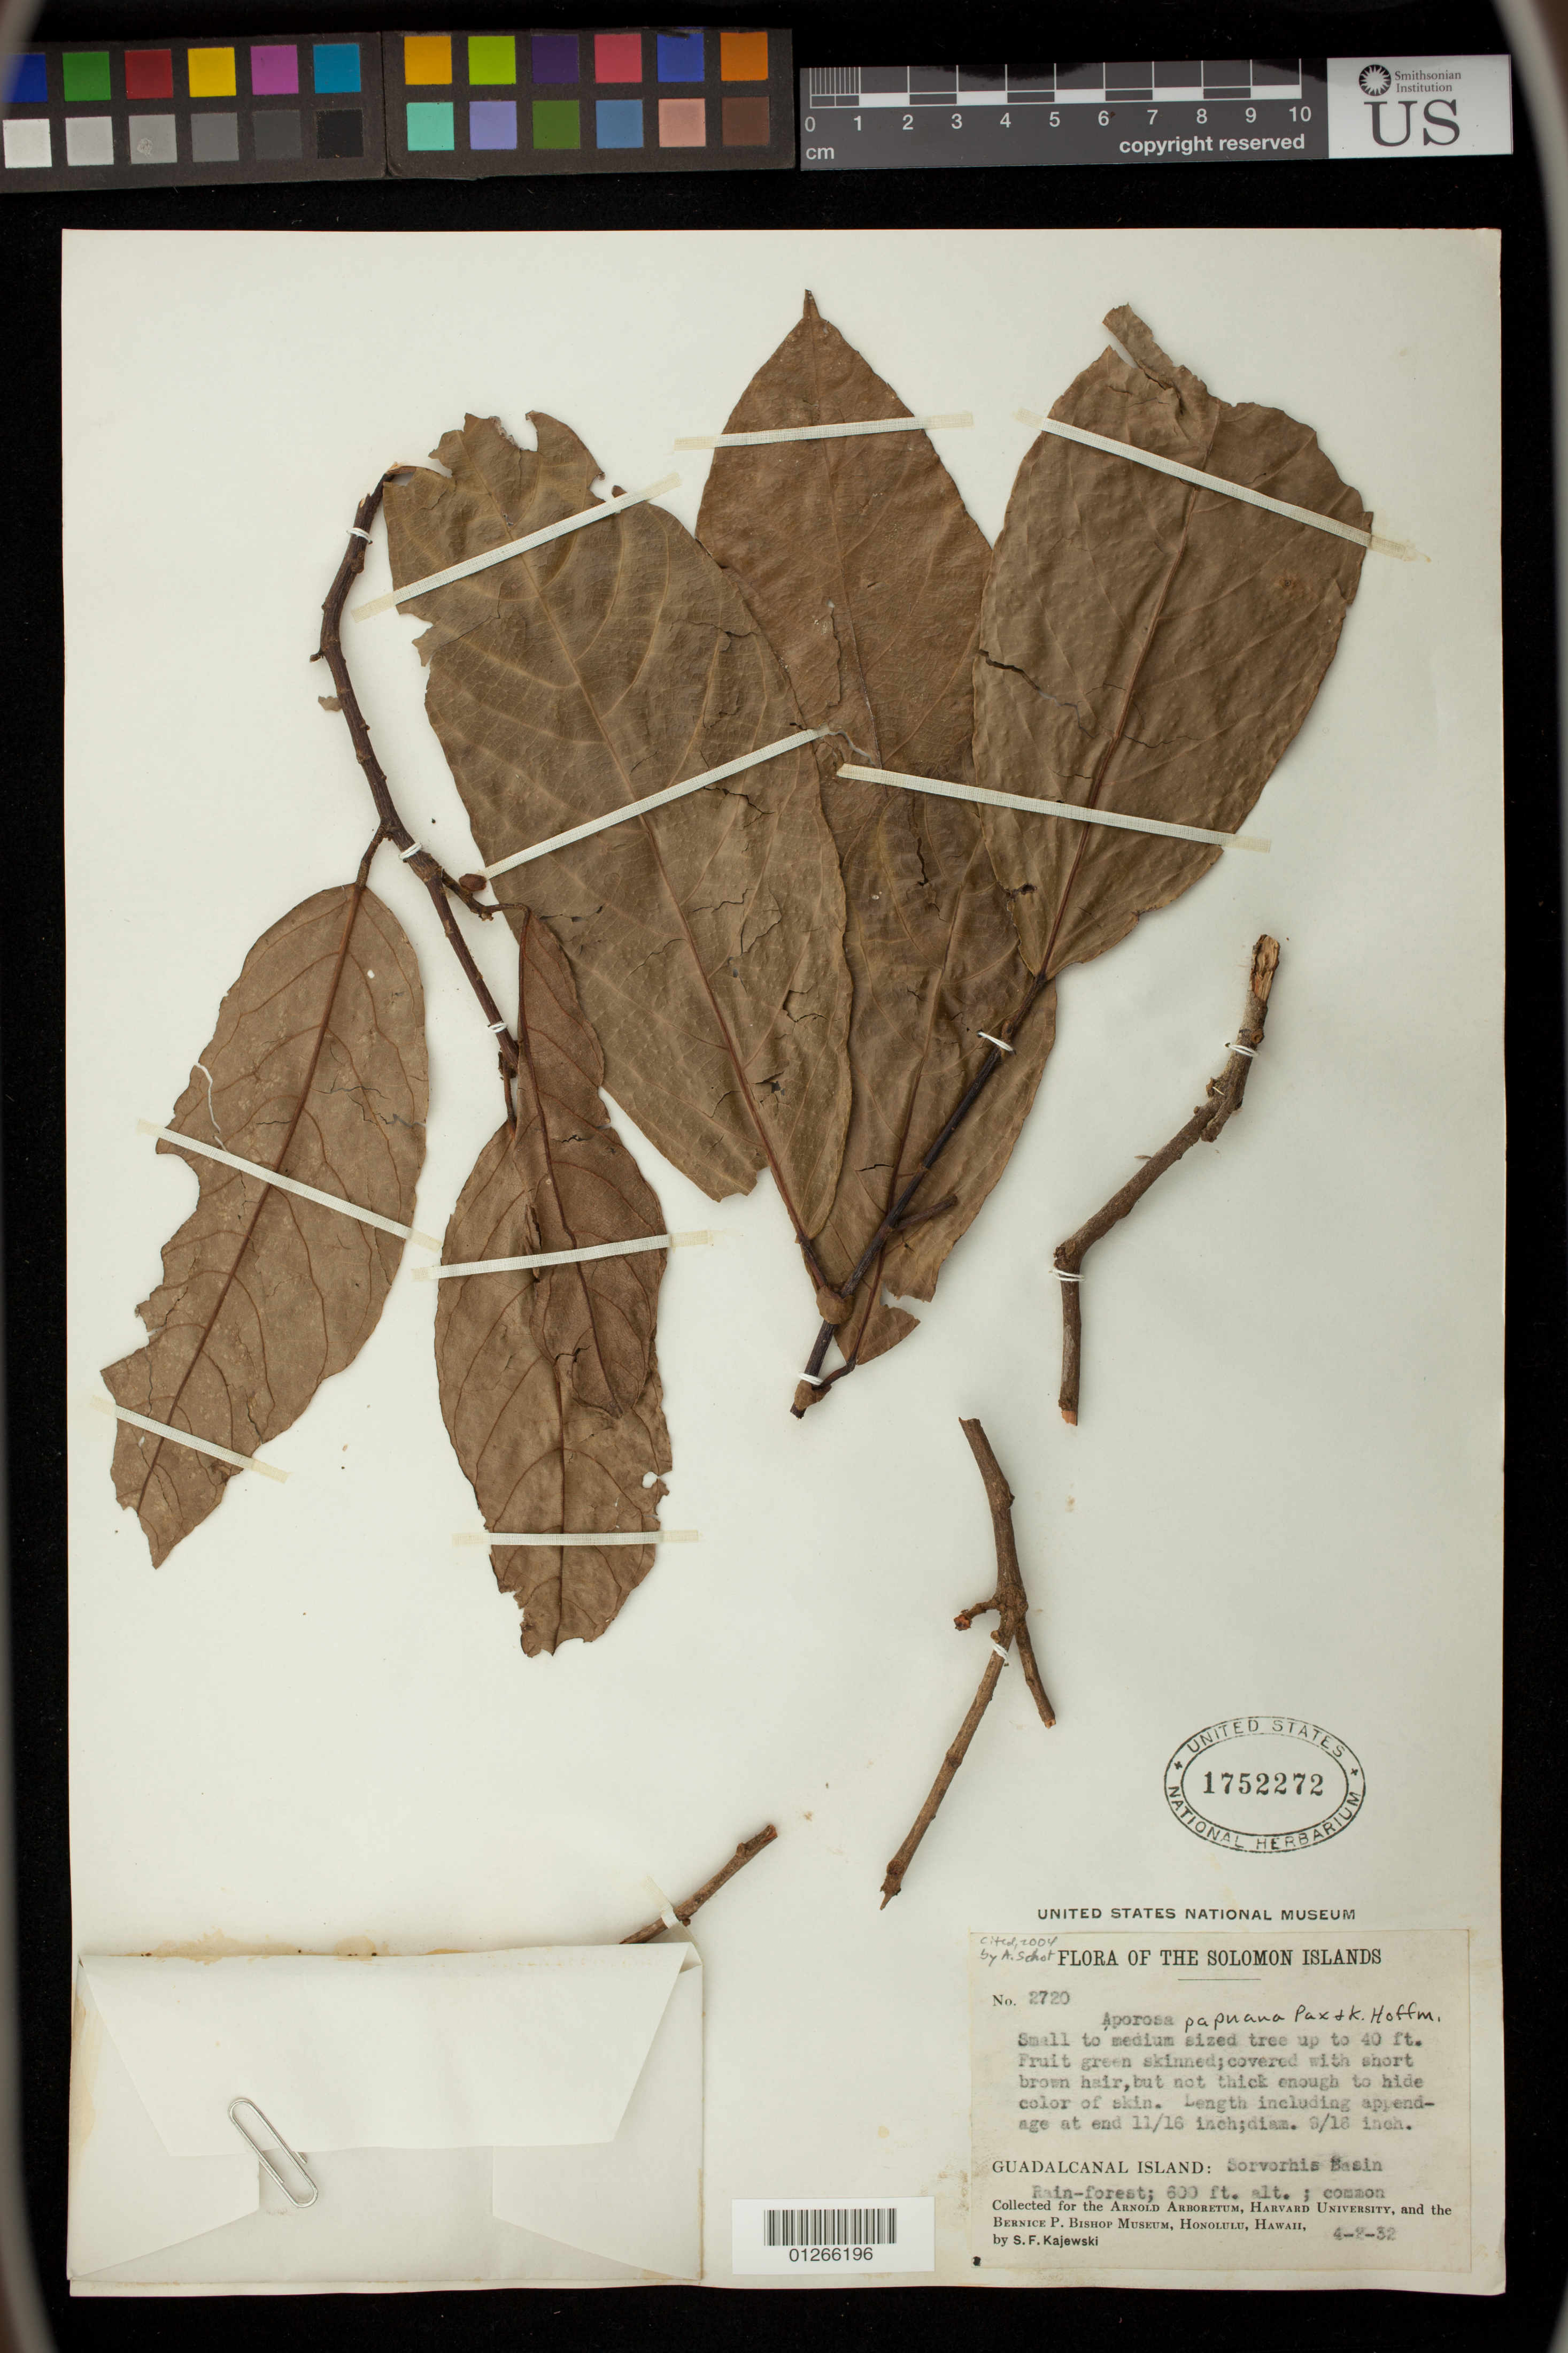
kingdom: Plantae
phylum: Tracheophyta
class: Magnoliopsida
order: Malpighiales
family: Phyllanthaceae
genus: Aporosa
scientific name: Aporosa papuana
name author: Pax & K. Hoffm.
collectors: S. Kajewski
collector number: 2720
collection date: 1932-04-02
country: Solomon Islands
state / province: Solomon Islands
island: Guadalcanal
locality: Guadalcanal Island: Sorvorhis Basin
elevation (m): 183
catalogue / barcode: US 1752272